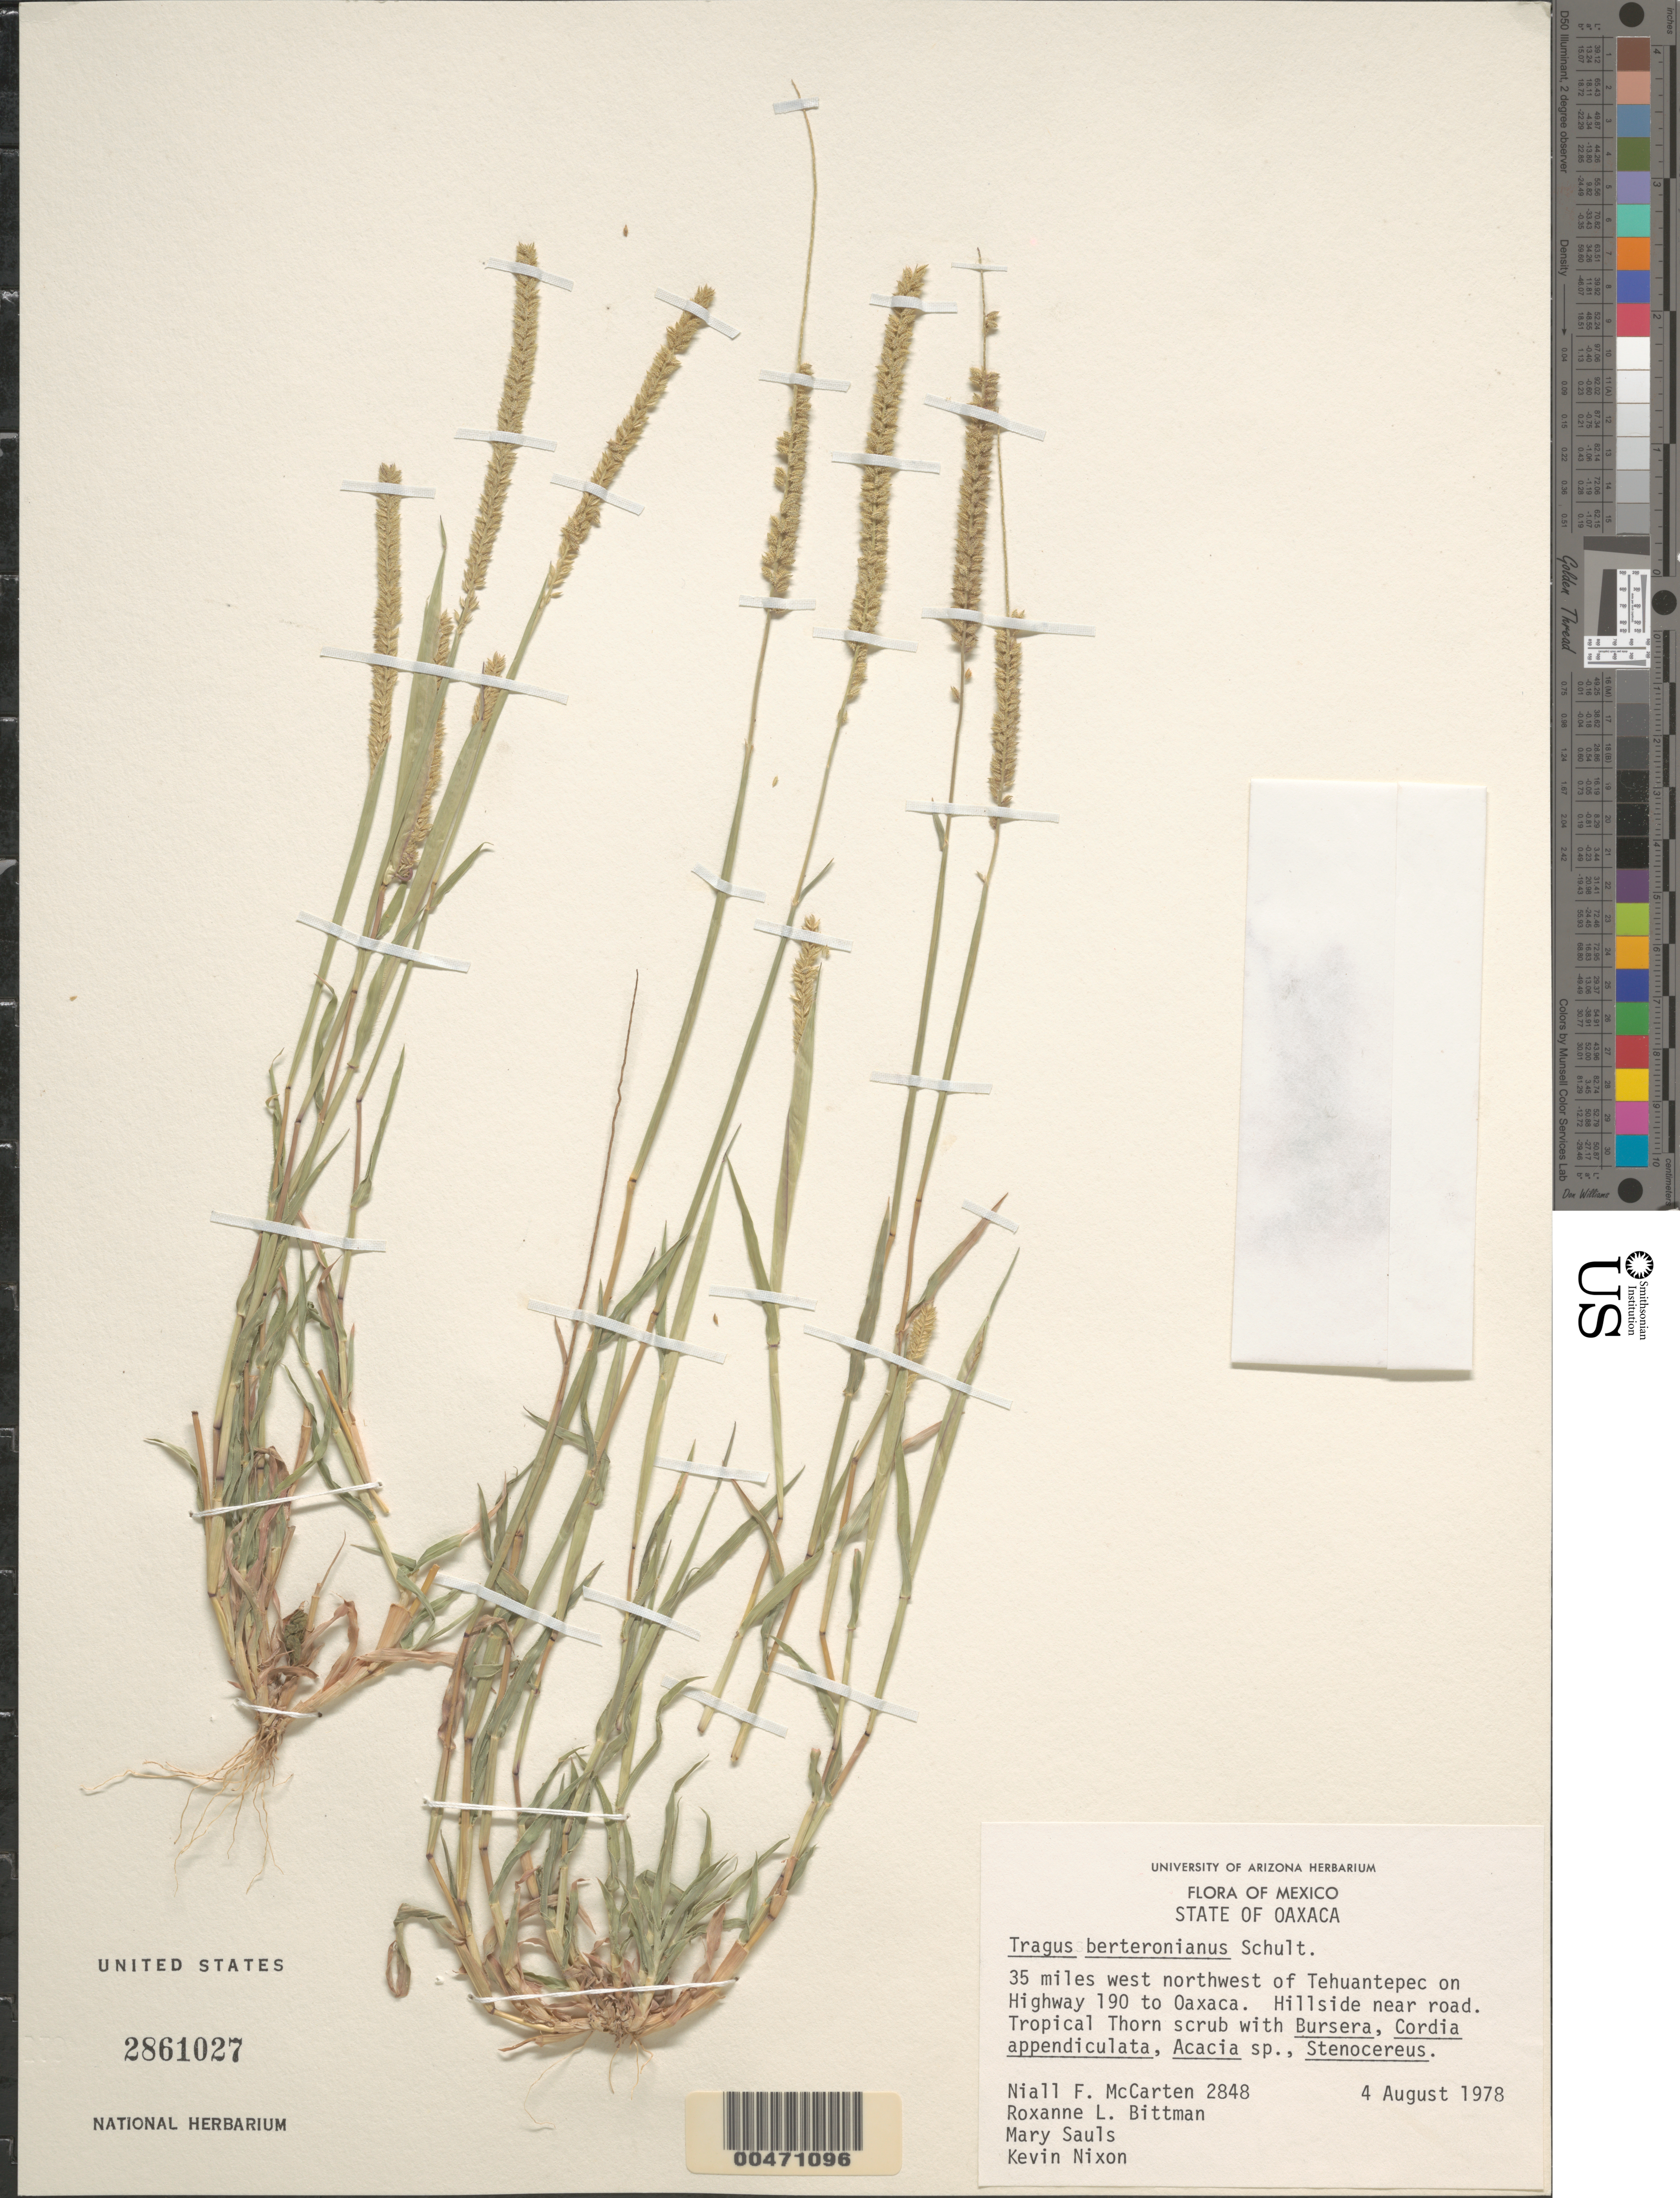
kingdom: Plantae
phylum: Tracheophyta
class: Liliopsida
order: Poales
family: Poaceae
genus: Tragus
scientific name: Tragus berteronianus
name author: Schult.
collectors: N. McCarten, R. Bittman, M. Sauls & K. Nixon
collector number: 2848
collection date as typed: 4 Aug 1978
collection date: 1978-08-04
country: Mexico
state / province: Oaxaca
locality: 35 mi WNW of Tehuantepec on Hwy 190 to Oaxaca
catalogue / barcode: US 2861027